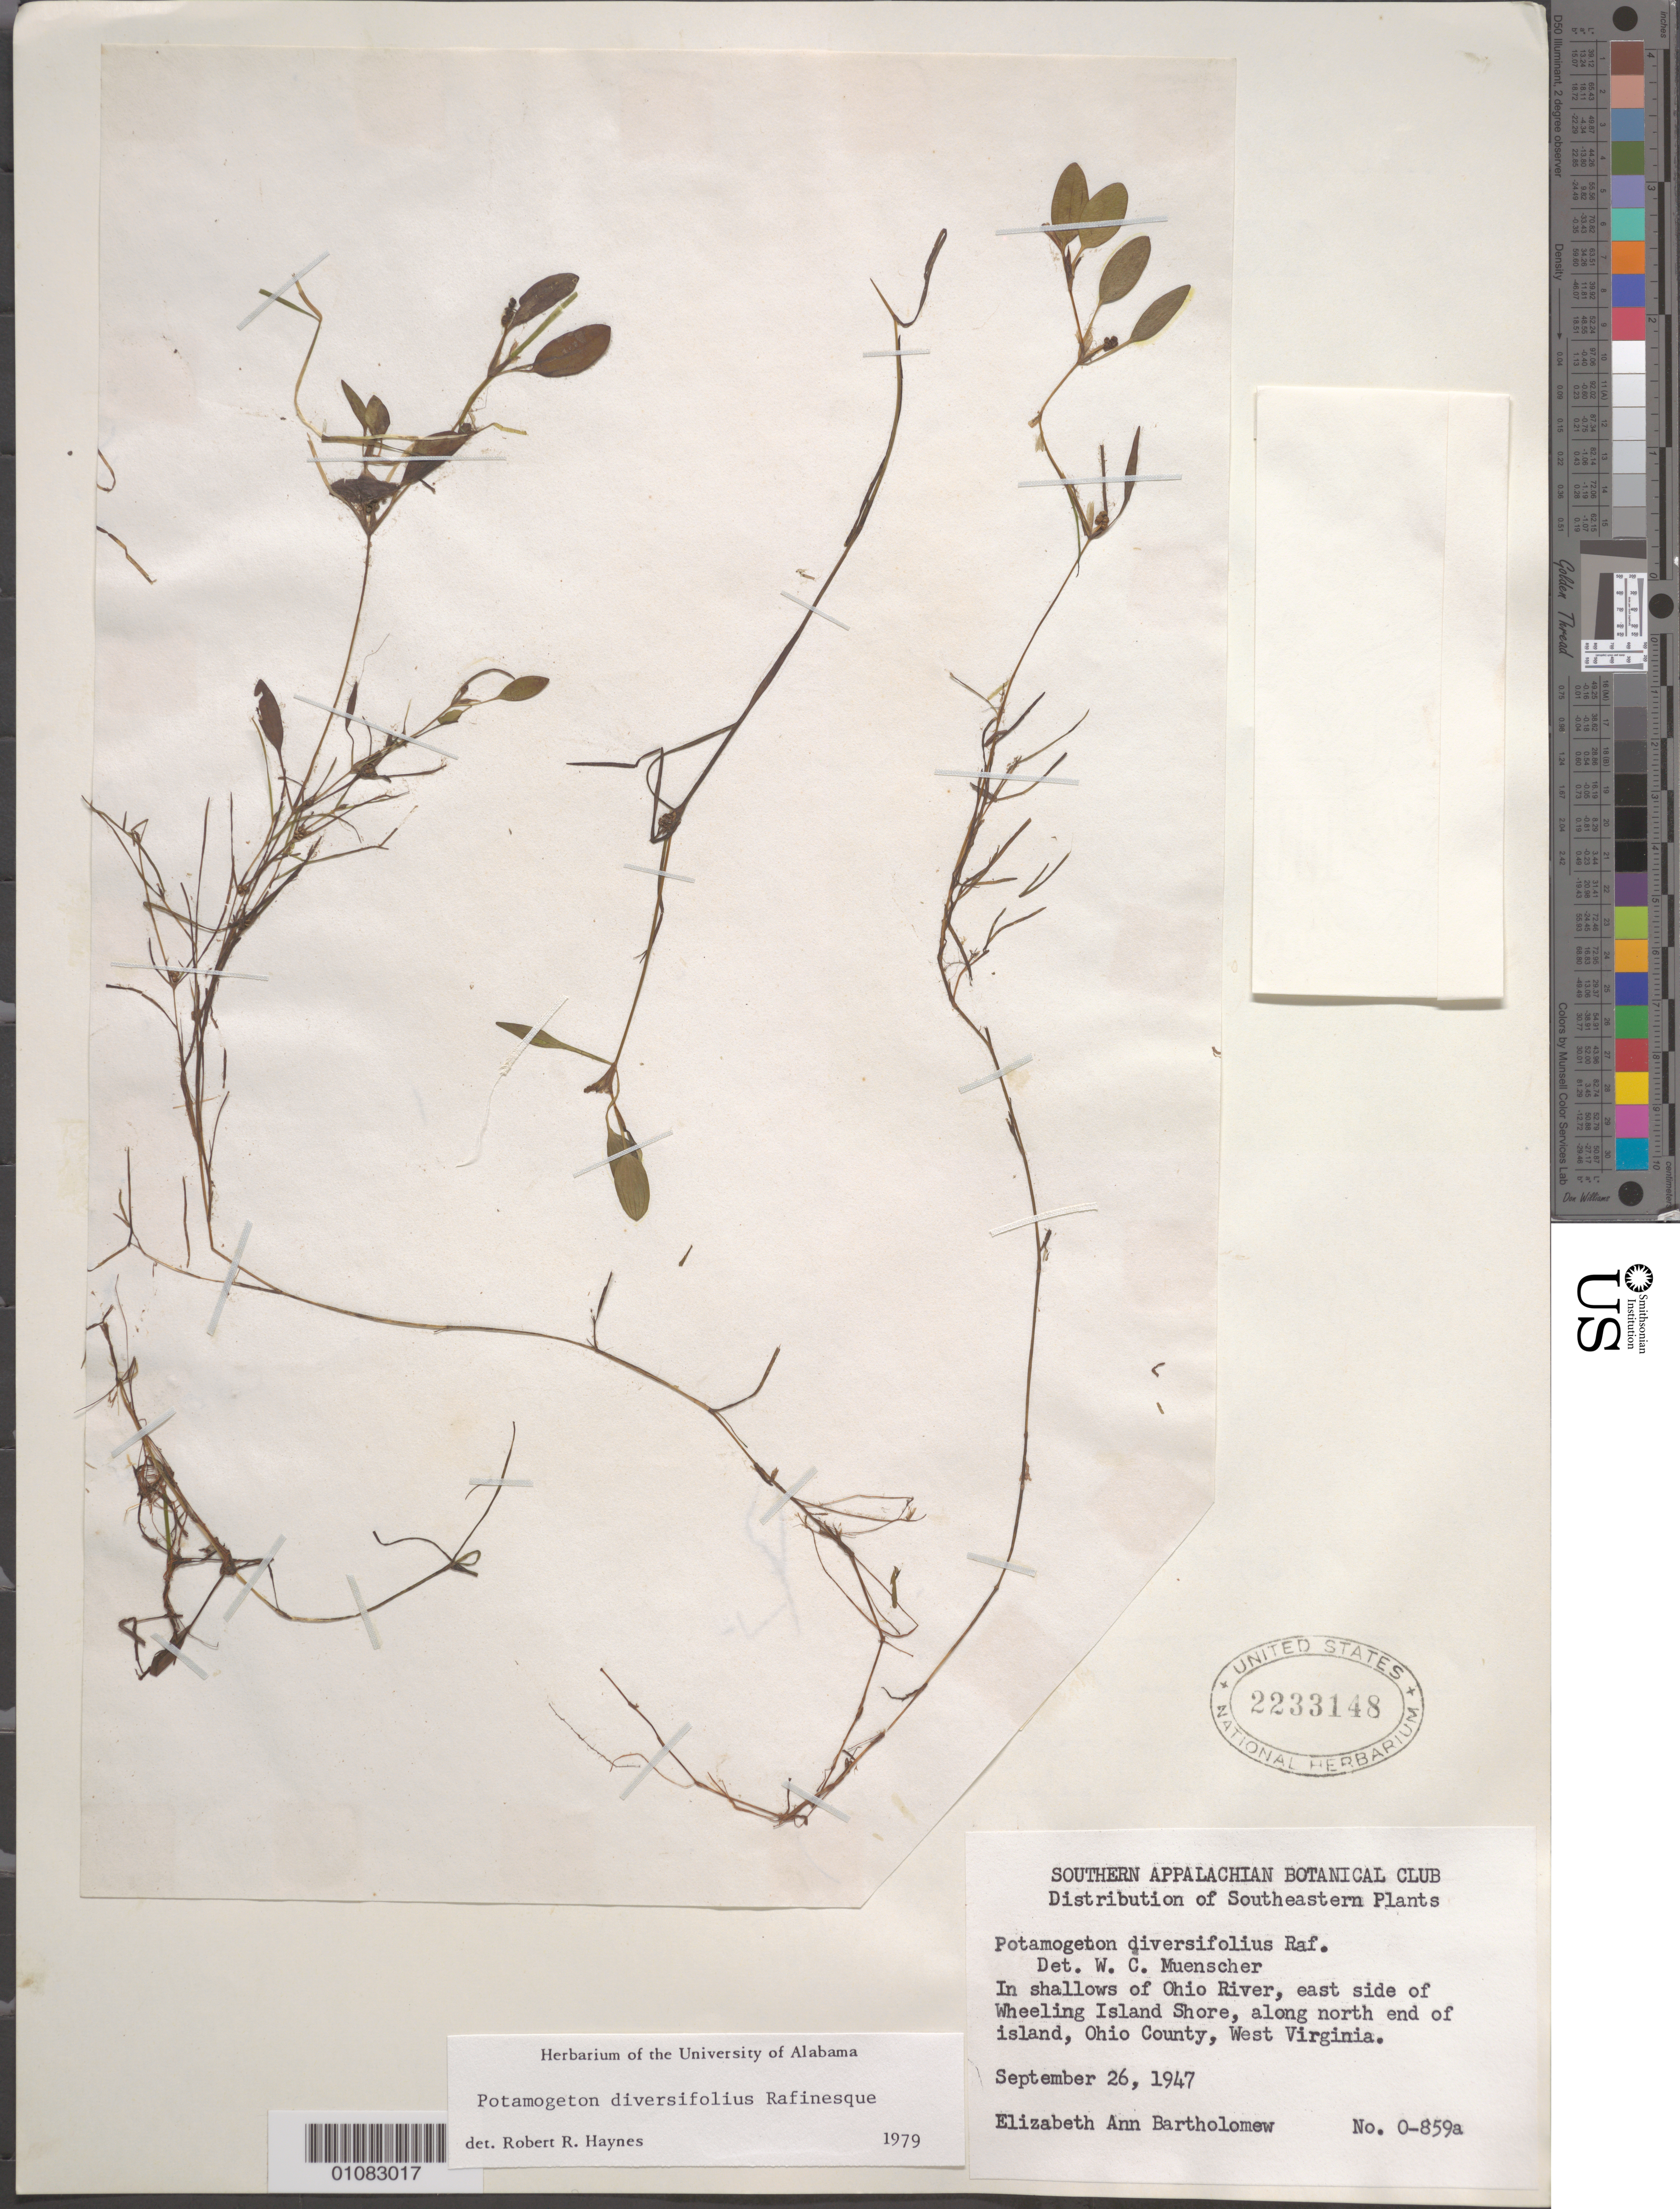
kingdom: Plantae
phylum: Tracheophyta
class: Liliopsida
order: Alismatales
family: Potamogetonaceae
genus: Potamogeton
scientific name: Potamogeton diversifolius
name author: Raf.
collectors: E. Bartholomew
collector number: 0-859a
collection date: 1947-09-26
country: United States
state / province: West Virginia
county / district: Ohio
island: Wheeling Island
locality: along north end of island, east side of Wheeling Island Shore, Ohio River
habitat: Shallow of river.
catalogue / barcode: US 2233148